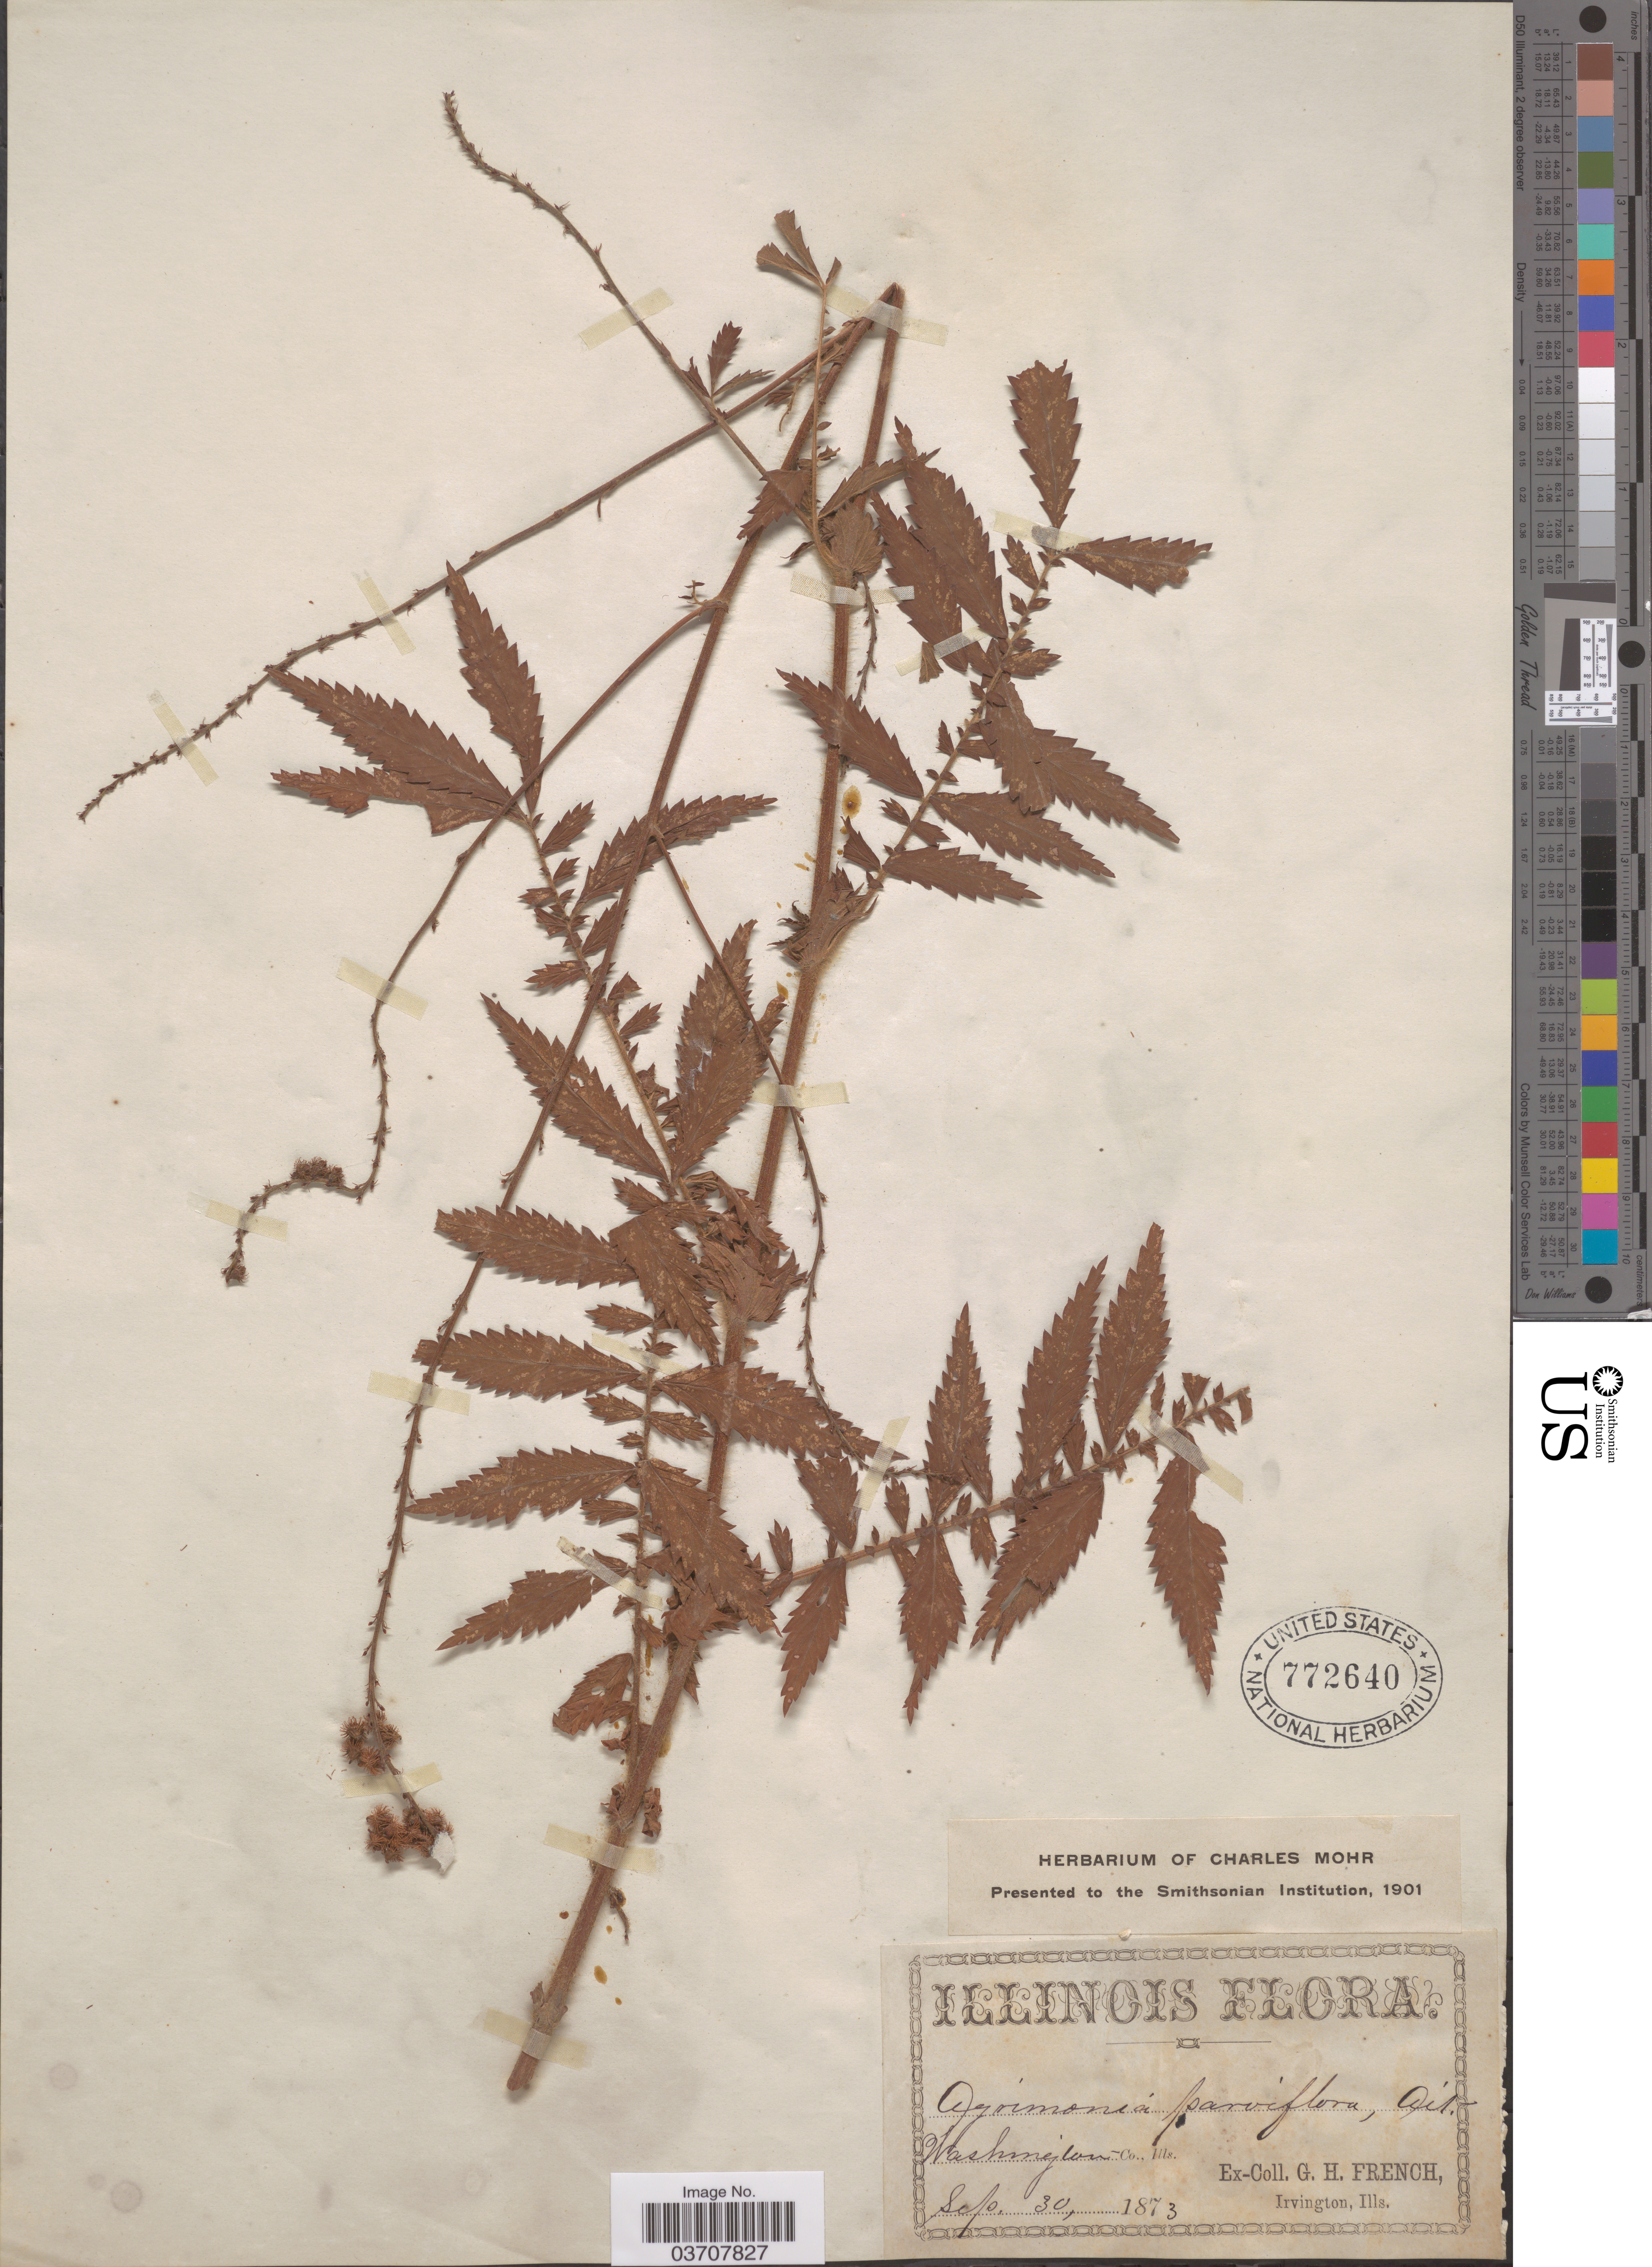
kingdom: Plantae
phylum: Tracheophyta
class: Magnoliopsida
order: Rosales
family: Rosaceae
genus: Agrimonia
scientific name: Agrimonia parviflora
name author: Aiton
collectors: G. H. French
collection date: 1873-09-30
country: United States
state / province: Illinois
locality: Washington Co.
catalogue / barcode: US 772640